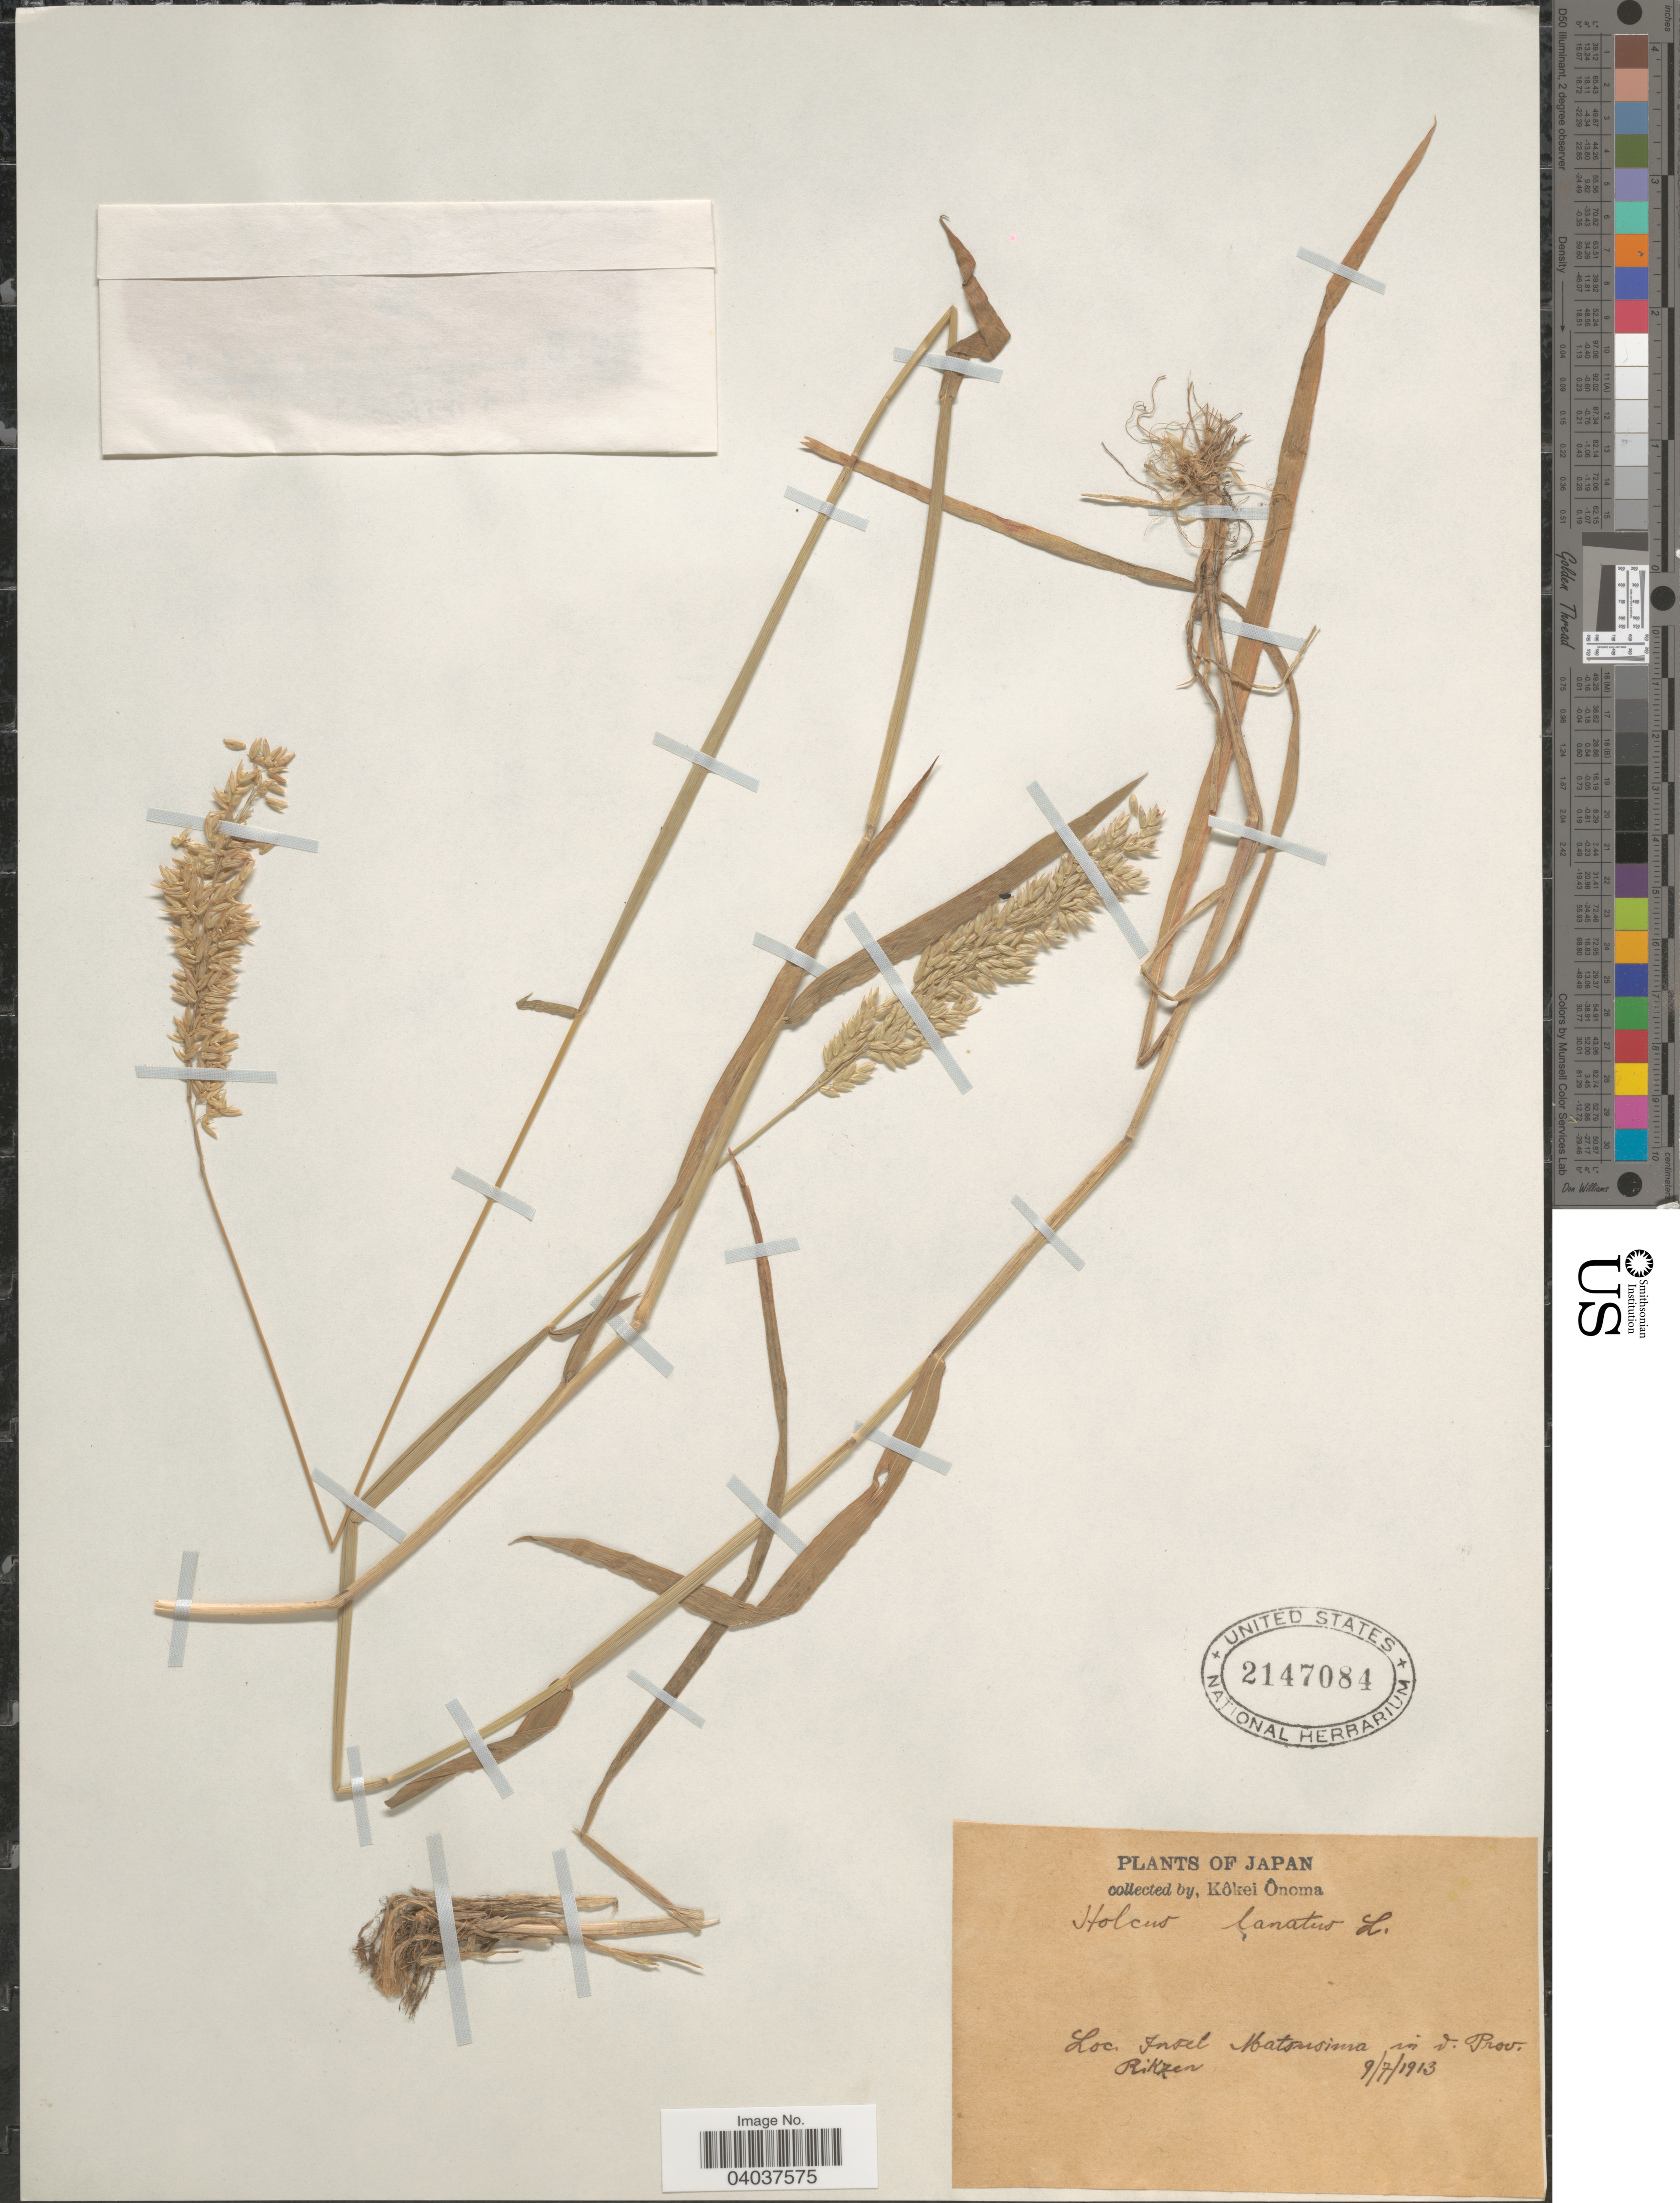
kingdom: Plantae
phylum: Tracheophyta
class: Liliopsida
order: Poales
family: Poaceae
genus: Holcus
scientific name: Holcus lanatus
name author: L.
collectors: K. Onoma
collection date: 1913-07-09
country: Japan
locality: Insel Matsusima in v. Prov. Rikzen.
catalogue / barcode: US 2147084